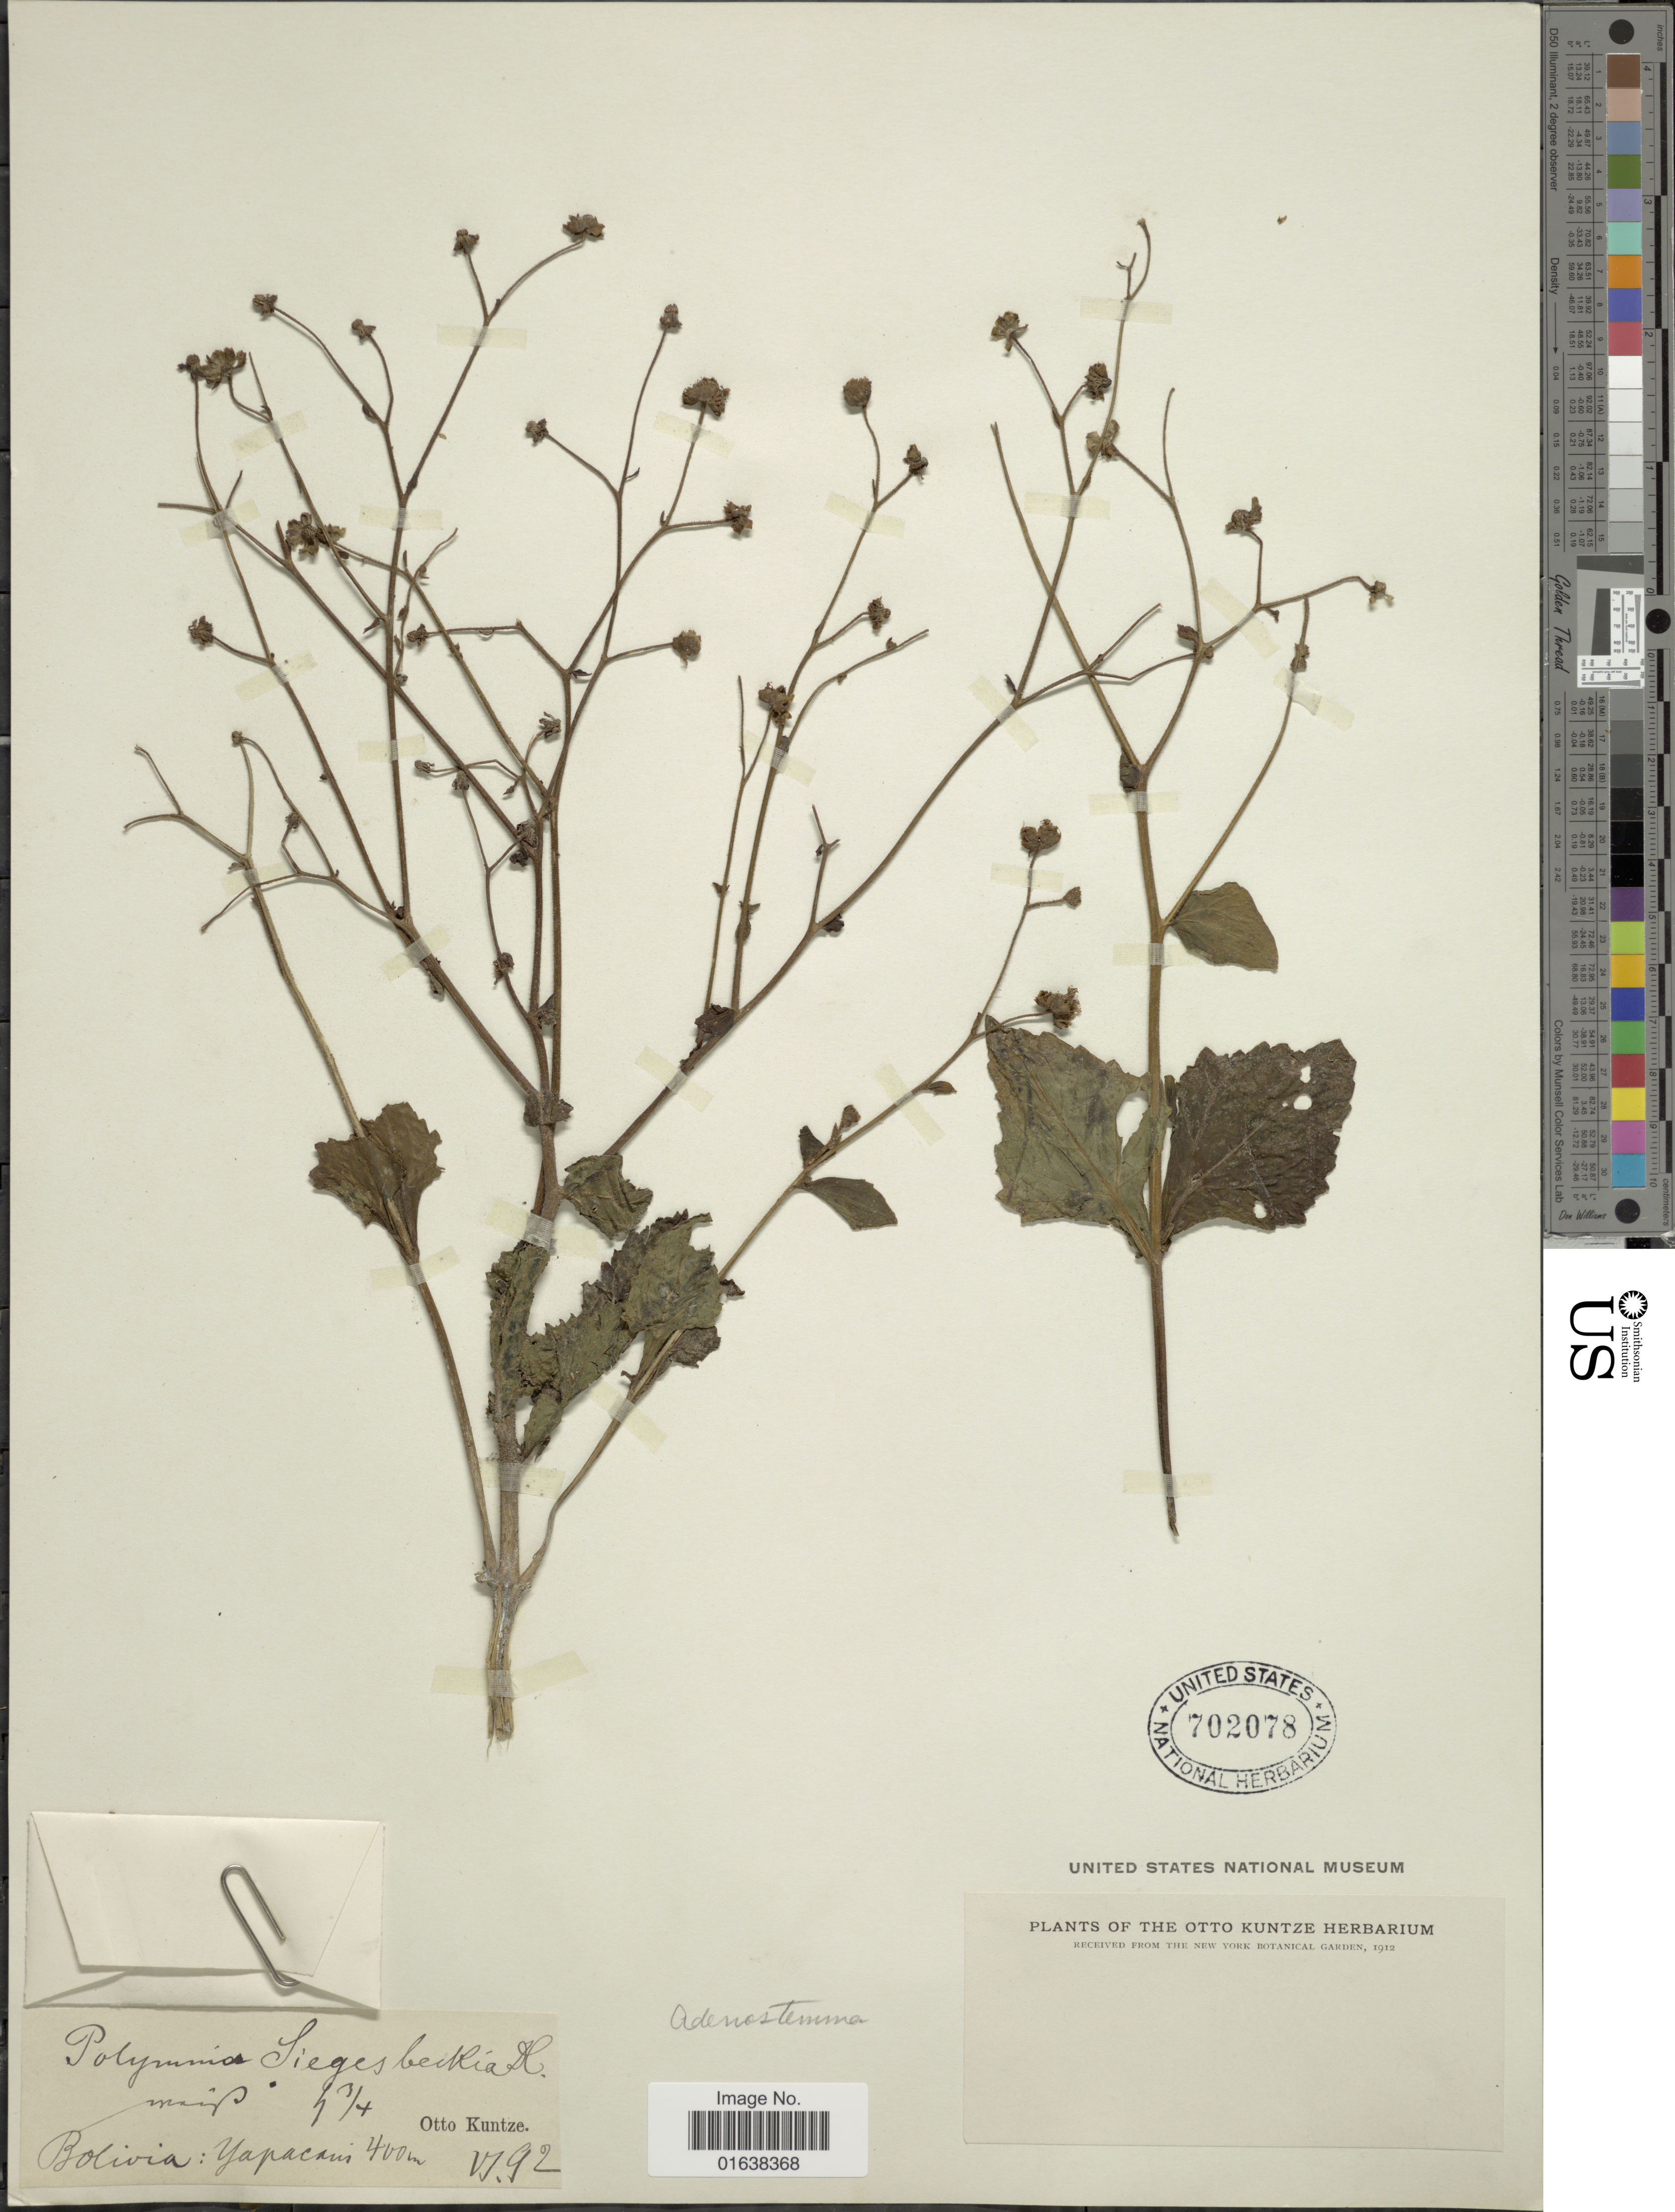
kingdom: Plantae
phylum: Tracheophyta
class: Magnoliopsida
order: Asterales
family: Asteraceae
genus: Adenostemma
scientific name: Adenostemma platyphyllum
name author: Cass.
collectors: C.E.O. Kuntze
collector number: VJ.92*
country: Bolivia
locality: Bolivia: Yapacaus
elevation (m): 400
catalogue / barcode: US 702078